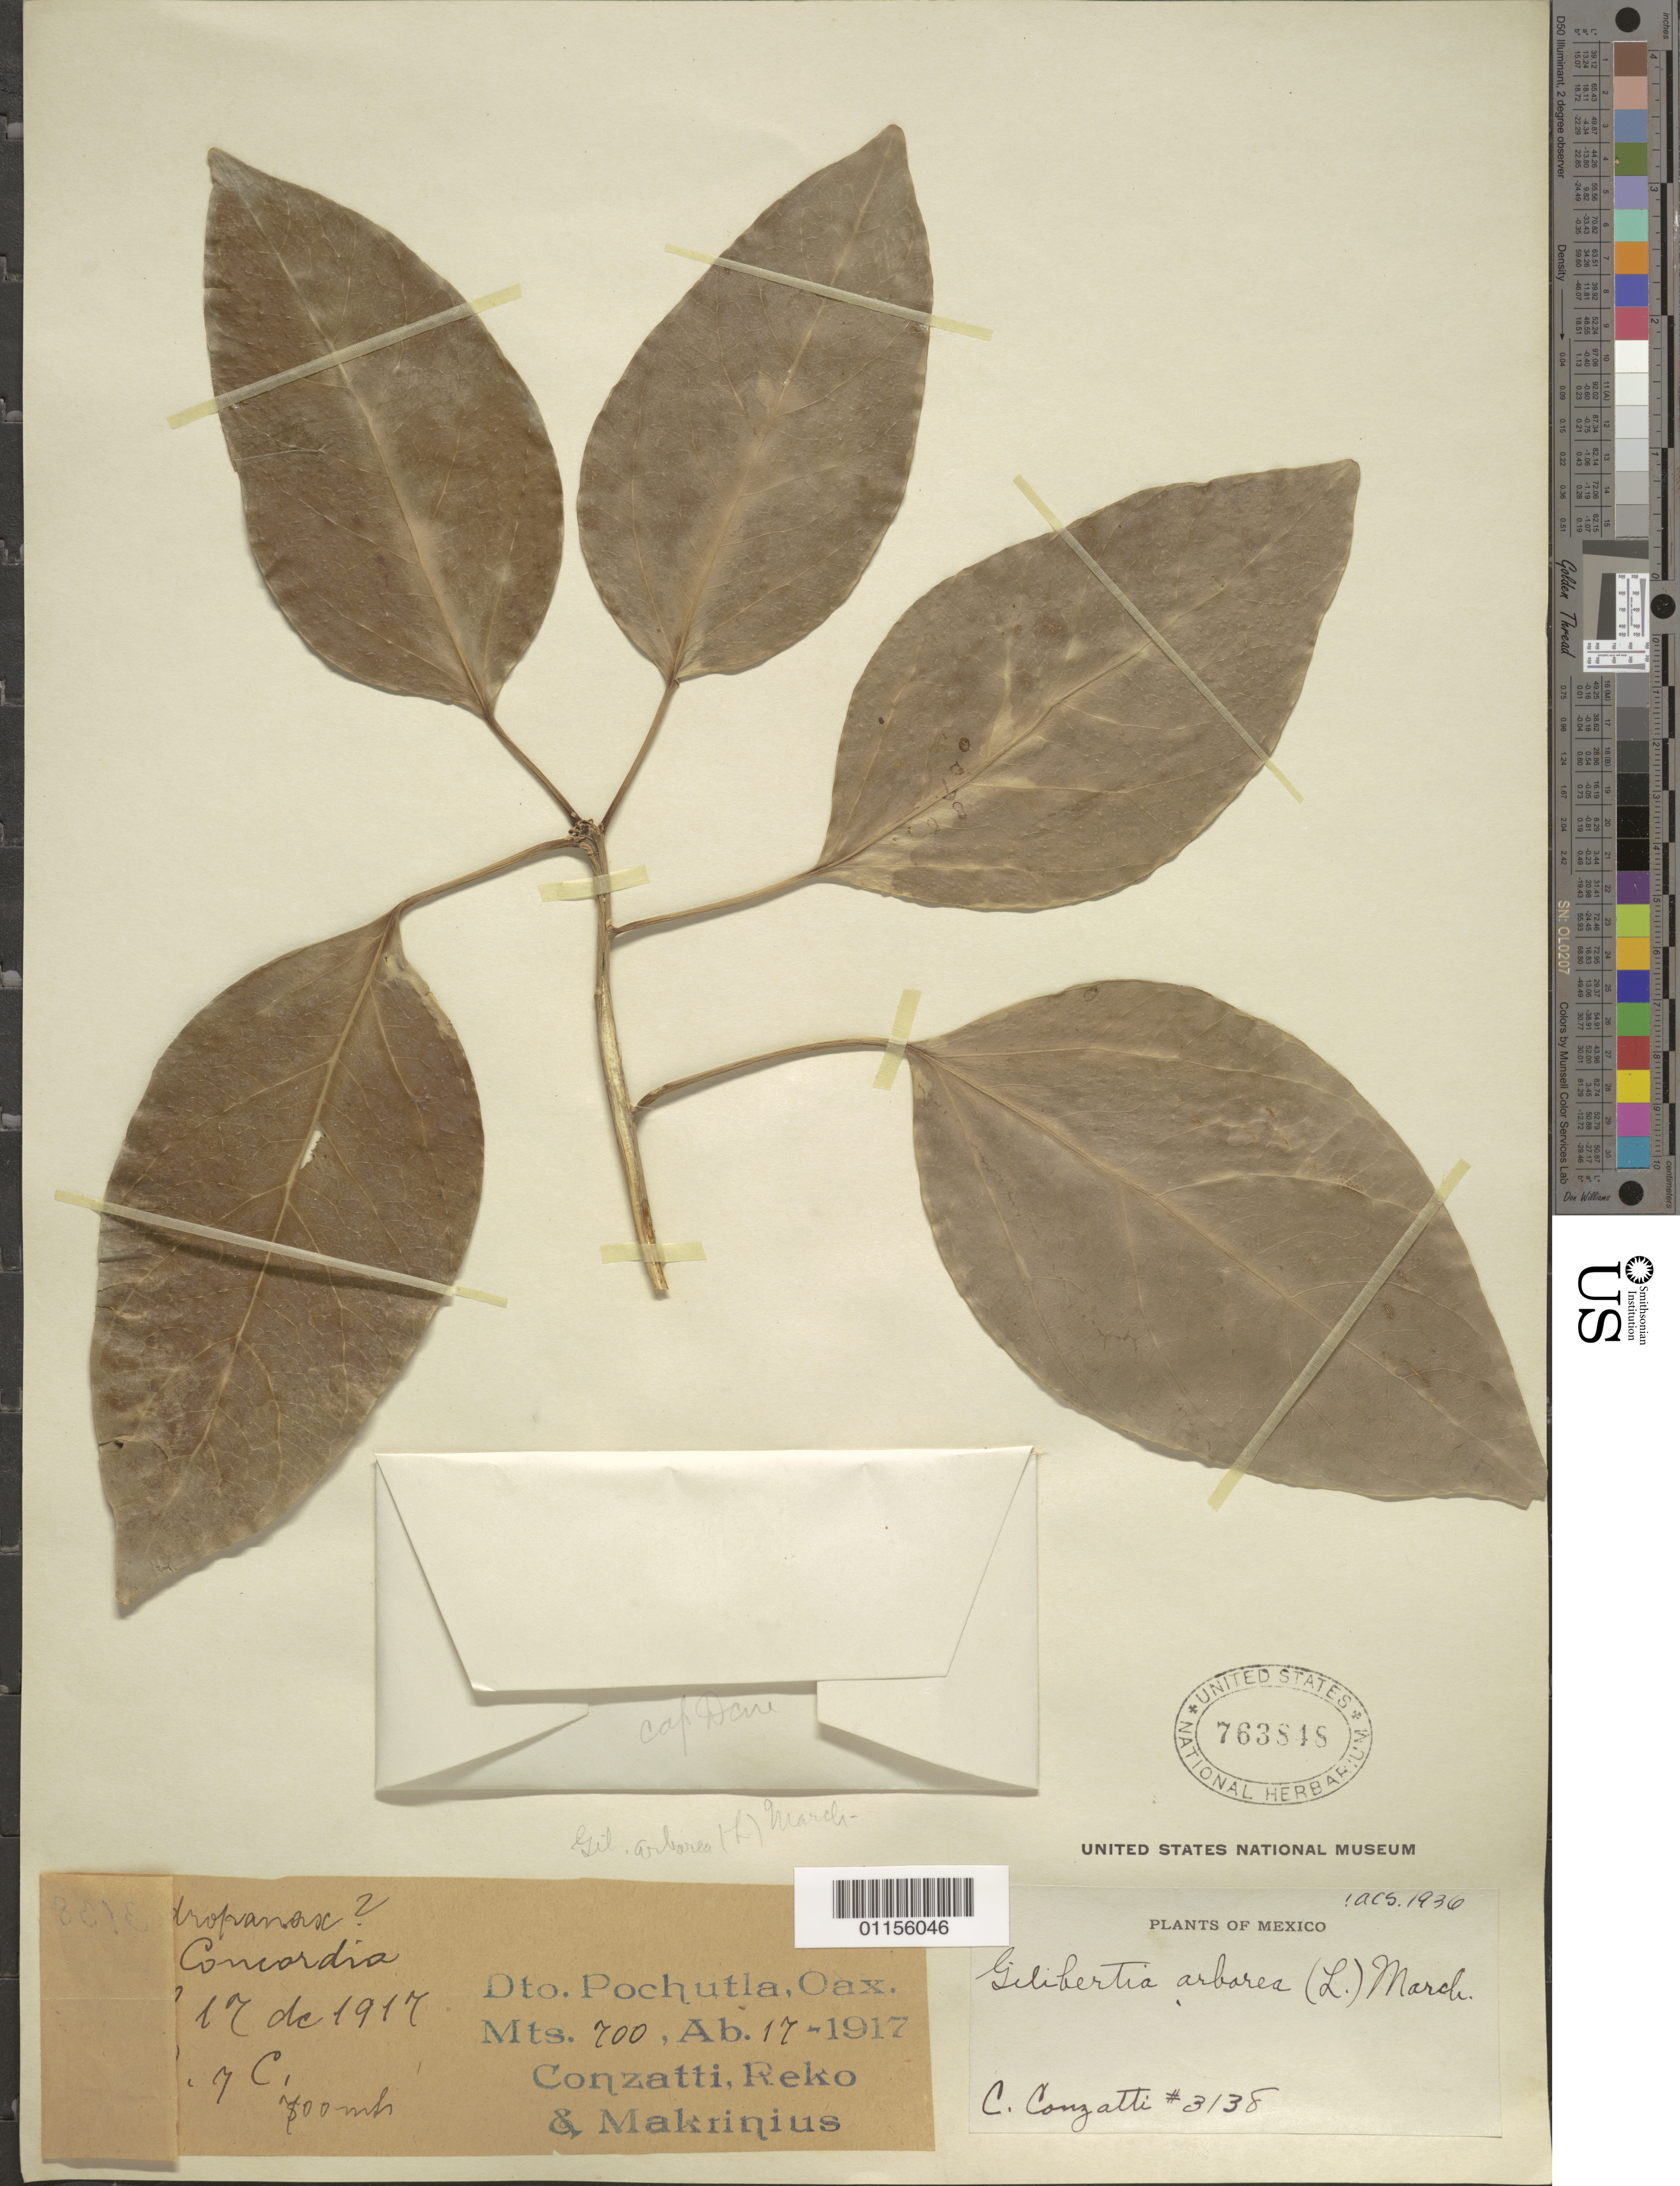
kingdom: Plantae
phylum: Tracheophyta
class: Magnoliopsida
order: Apiales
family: Araliaceae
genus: Dendropanax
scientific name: Dendropanax arboreus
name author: (L.) Decne. & Planch.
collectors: R. Conzatti & -. Makrinius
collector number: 3138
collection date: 1917-12-17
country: Mexico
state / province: Oaxaca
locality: Dept. Pochutla.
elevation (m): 700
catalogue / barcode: US 763848